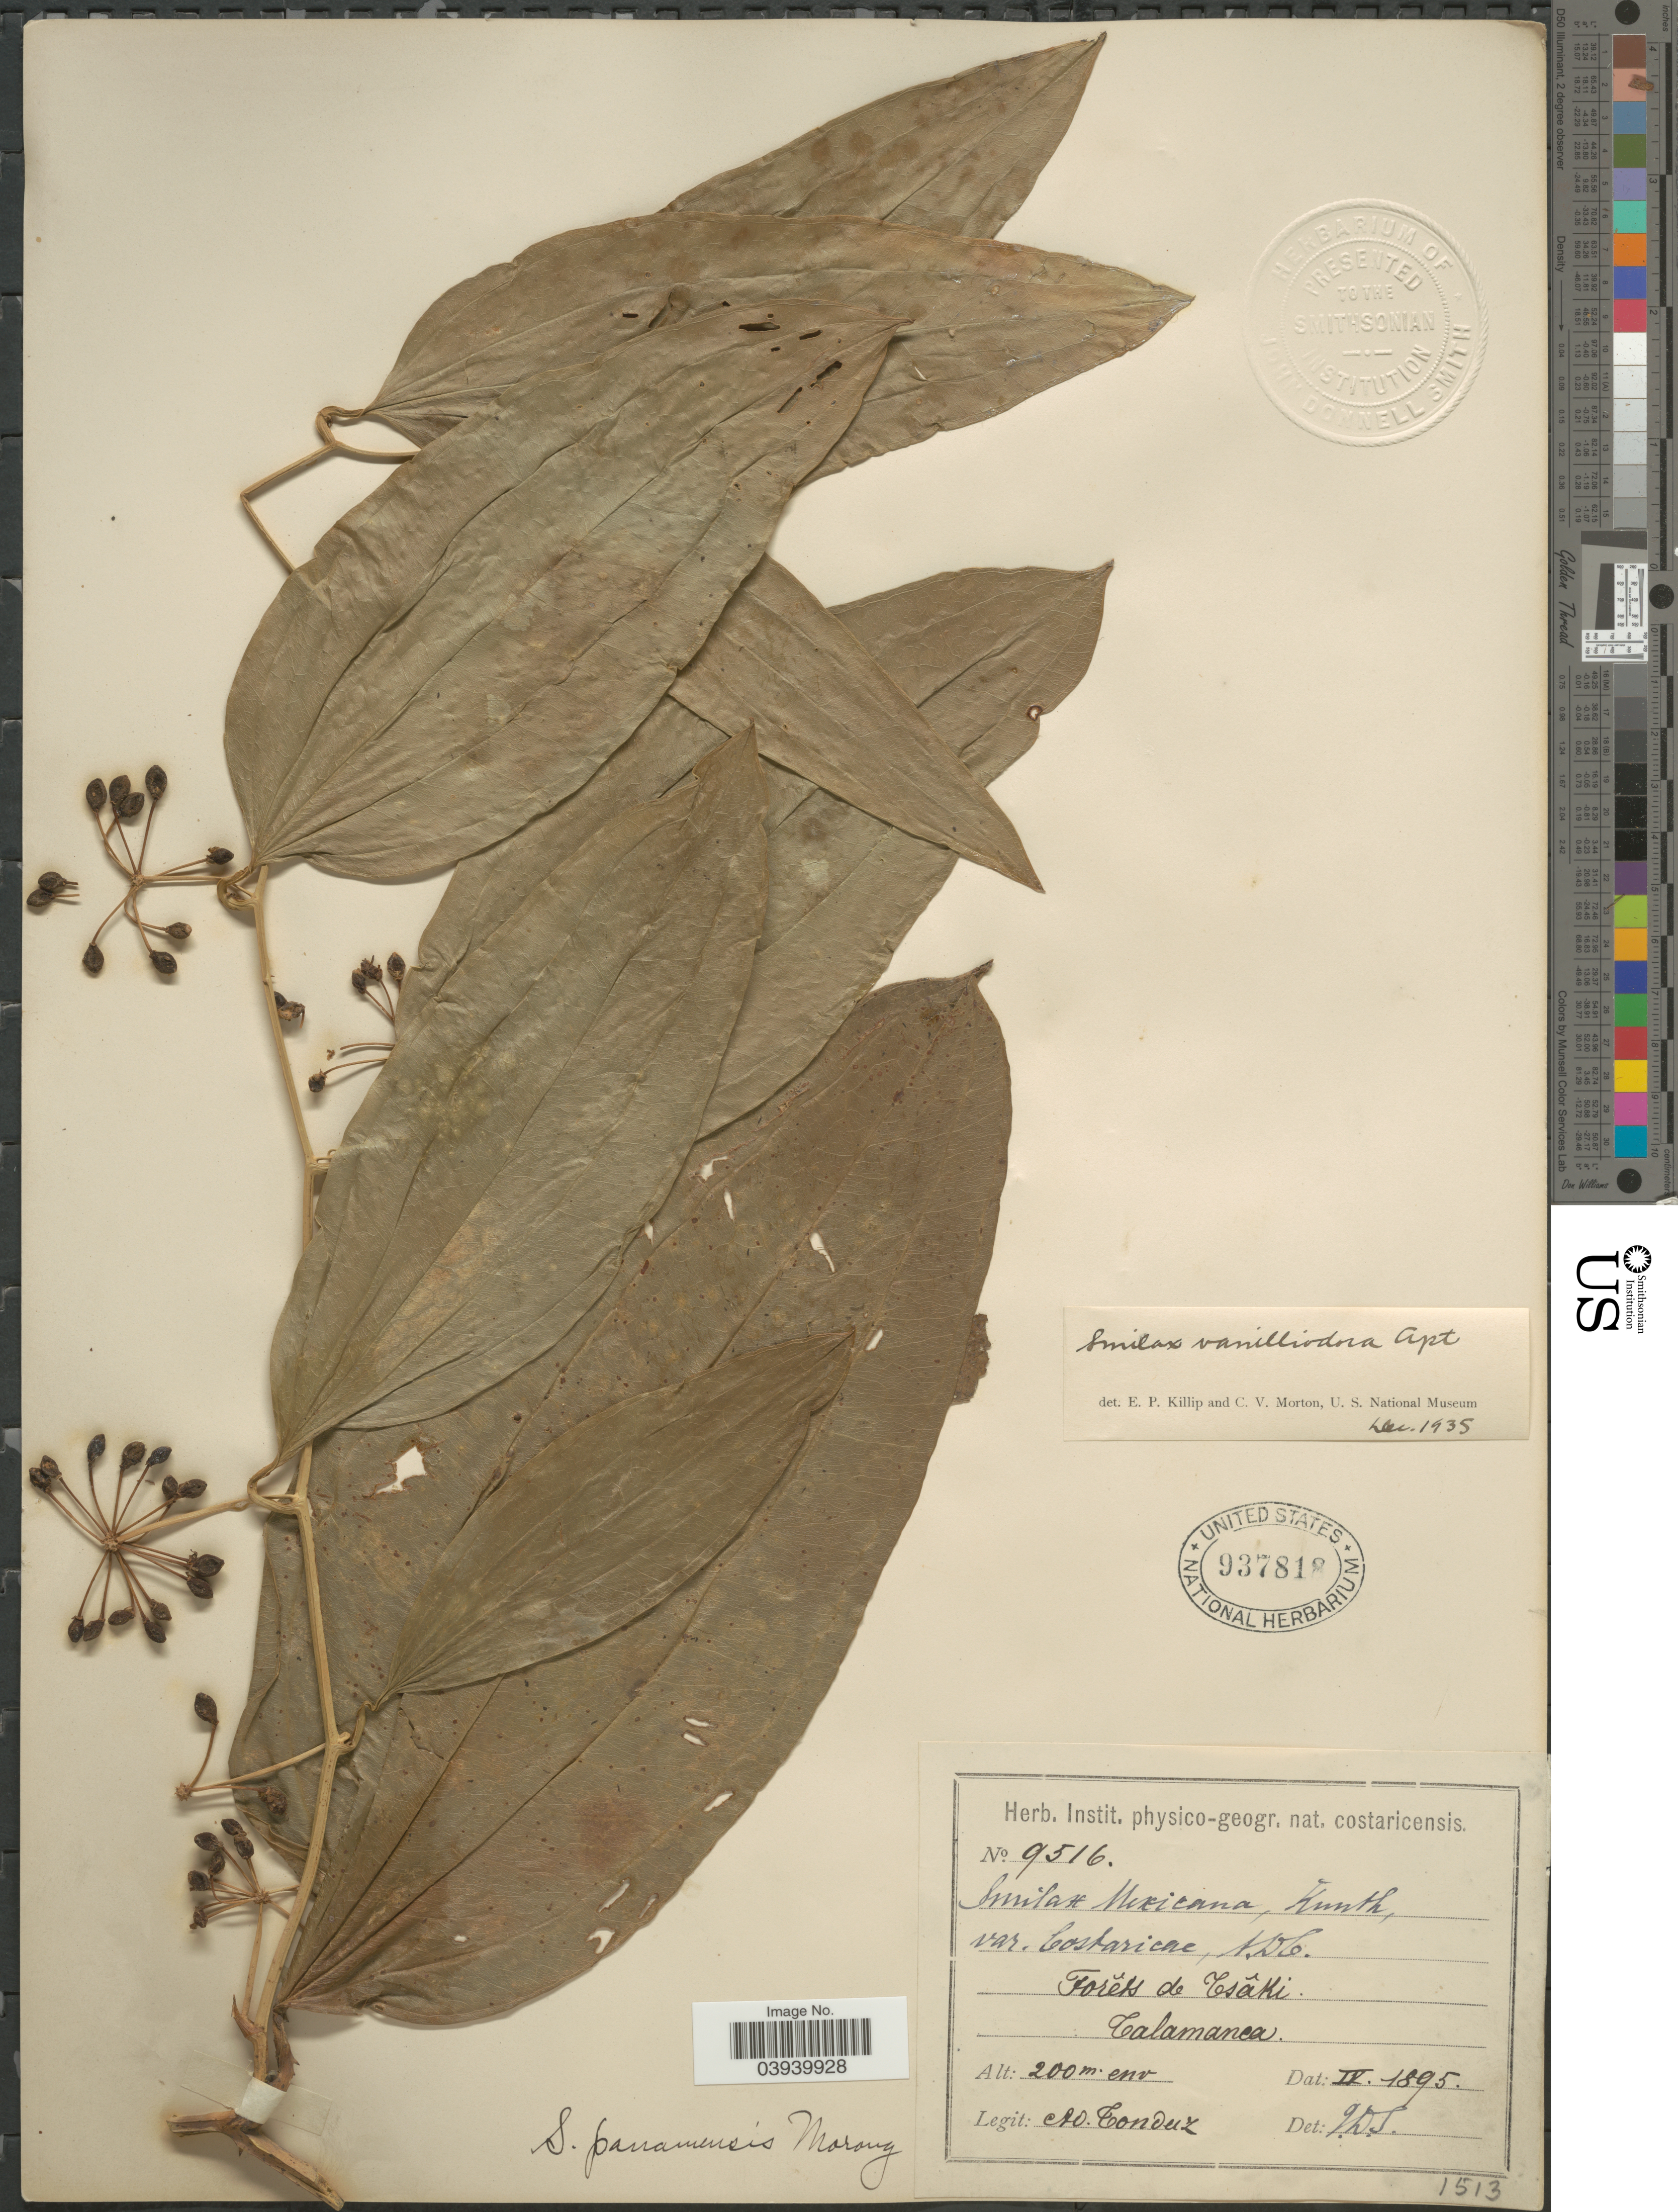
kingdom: Plantae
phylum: Tracheophyta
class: Liliopsida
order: Liliales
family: Smilacaceae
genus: Smilax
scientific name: Smilax vanilliodora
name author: F.W. Apt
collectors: A. Tonduz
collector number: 9516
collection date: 1895-04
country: Costa Rica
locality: Forêts de Tsâki. Talamanca.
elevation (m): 200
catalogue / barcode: US 937818